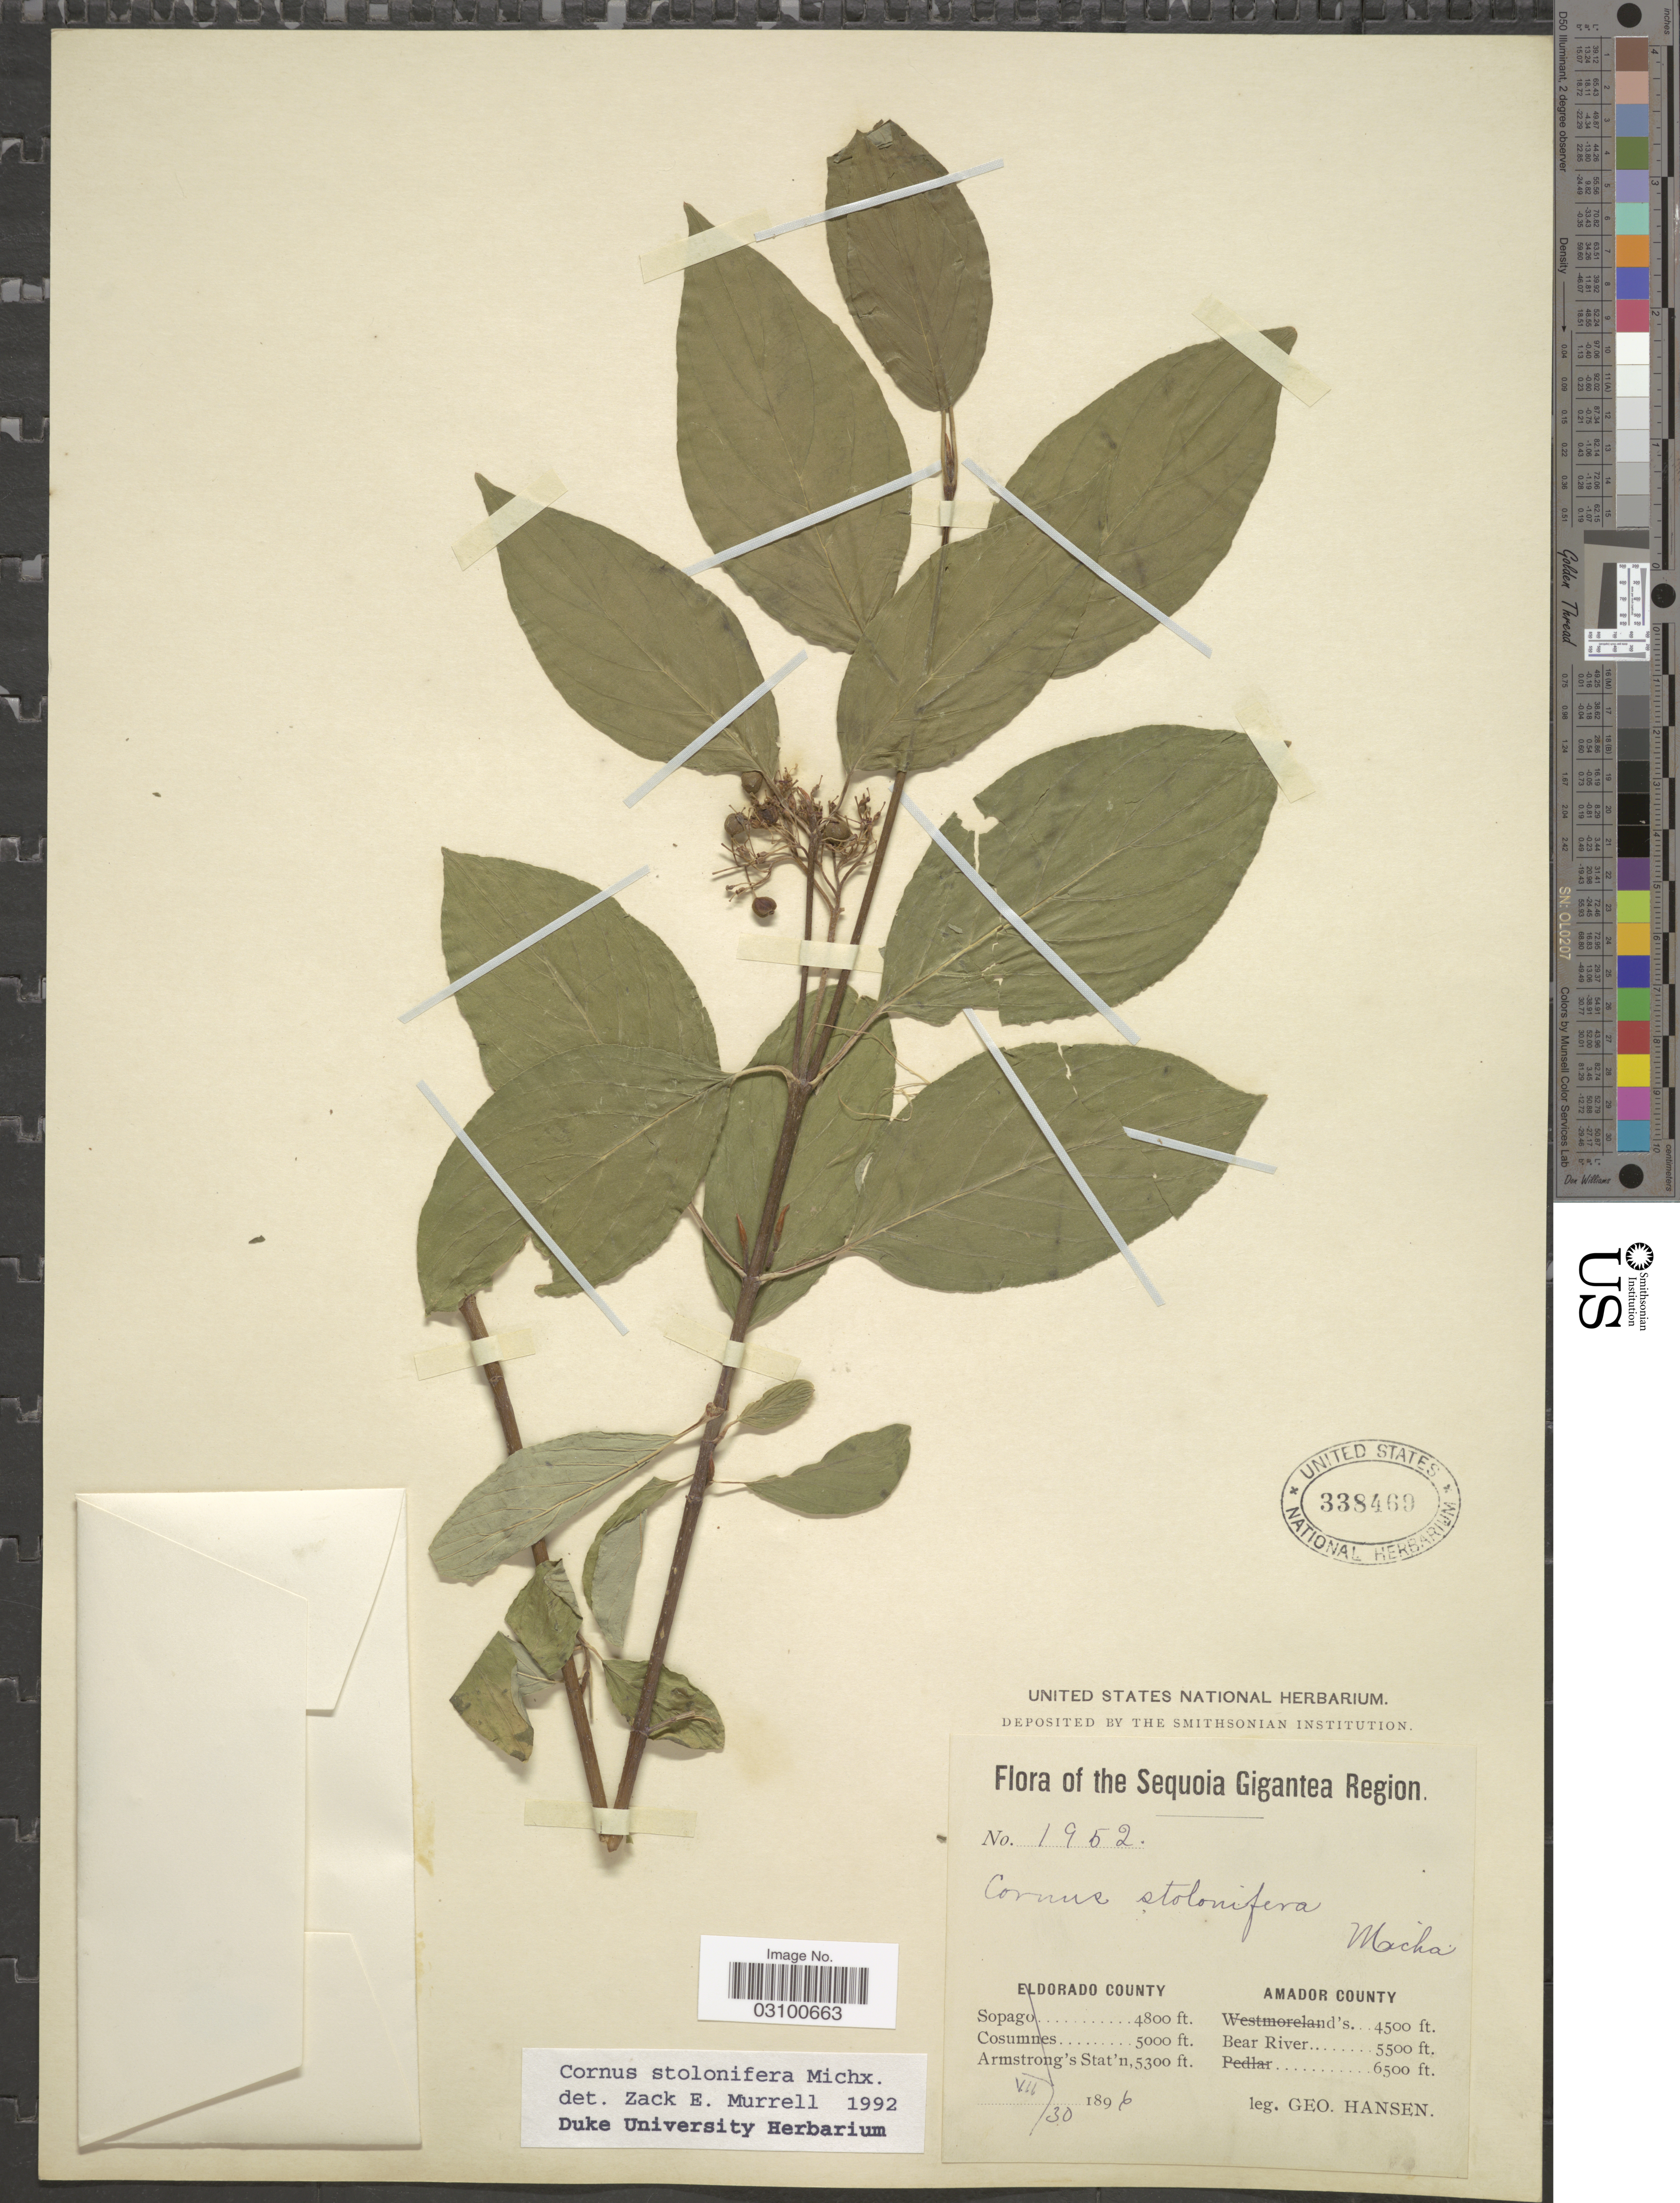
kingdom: Plantae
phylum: Tracheophyta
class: Magnoliopsida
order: Cornales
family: Cornaceae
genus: Cornus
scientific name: Cornus sericea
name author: L.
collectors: G. Hansen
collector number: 1952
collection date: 1896-07-30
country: United States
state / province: California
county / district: Amador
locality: Sequoia Gigantea Region. Bear River. Amador County.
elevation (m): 1676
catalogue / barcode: US 338469